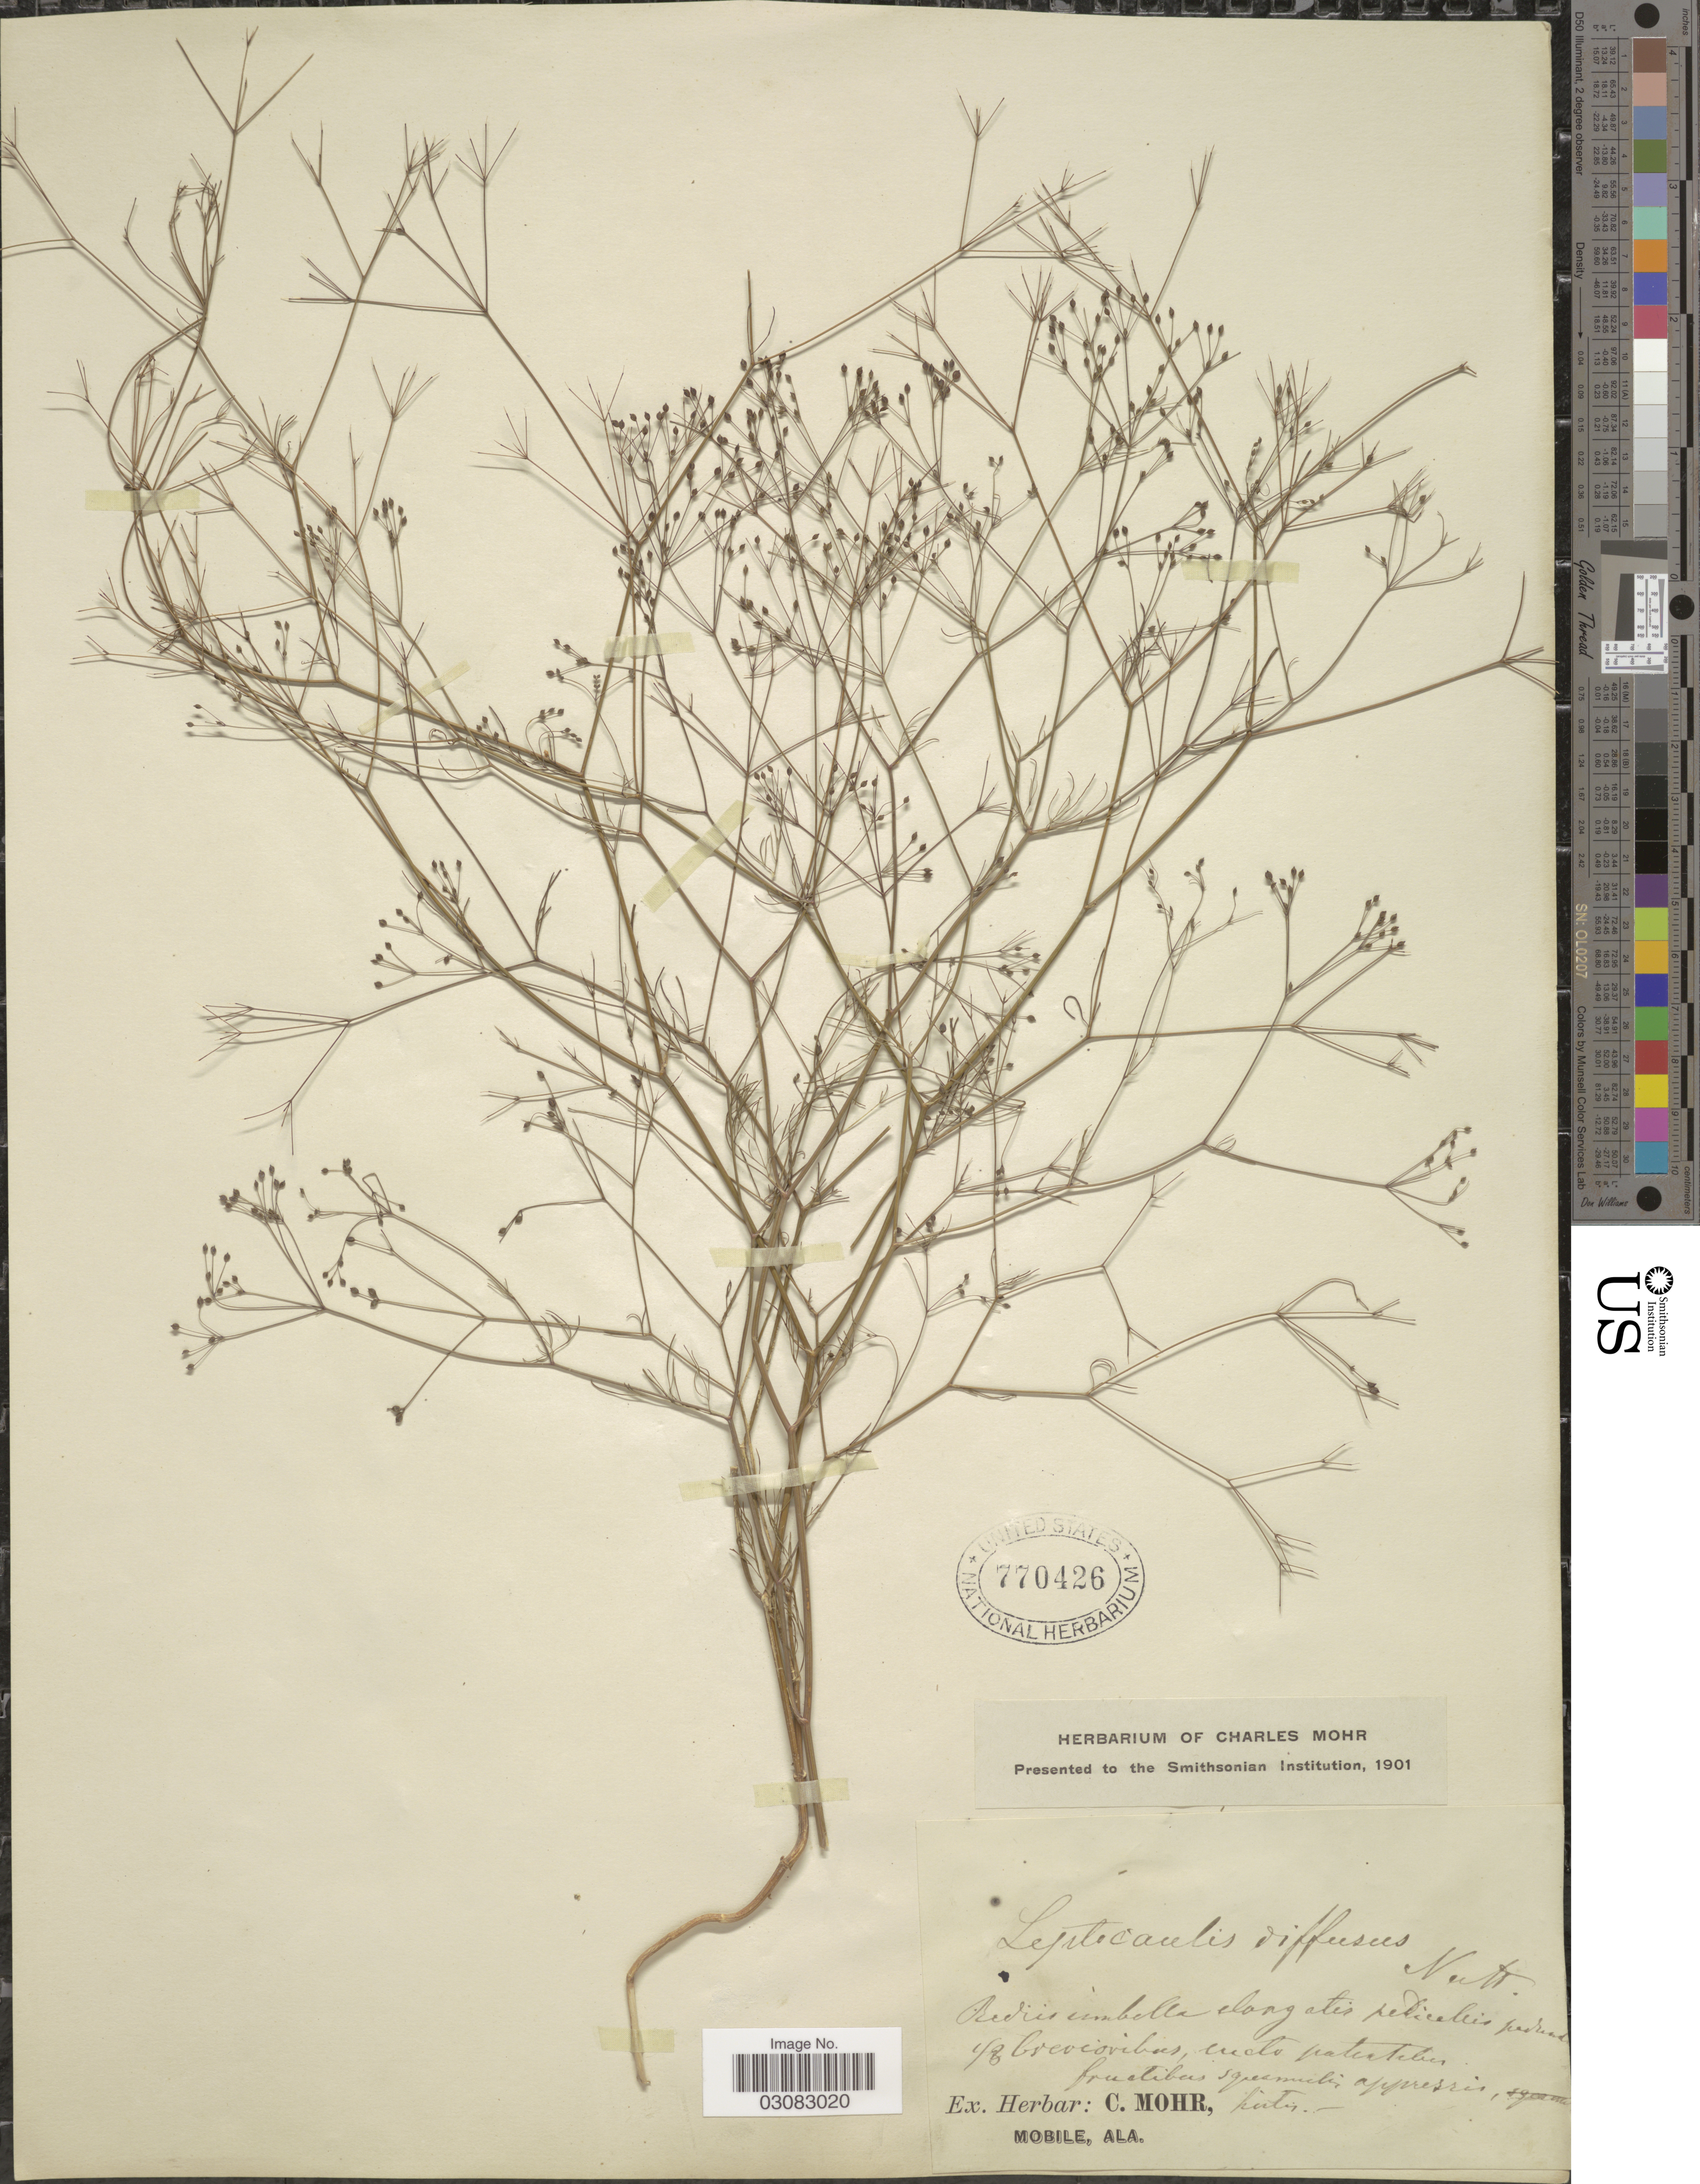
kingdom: Plantae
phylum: Tracheophyta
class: Magnoliopsida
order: Apiales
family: Apiaceae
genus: Spermolepis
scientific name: Spermolepis divaricata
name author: (Walter) Raf.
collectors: ex herb. Charles Mohr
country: United States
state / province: Alabama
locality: Mobile.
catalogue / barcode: US 770426